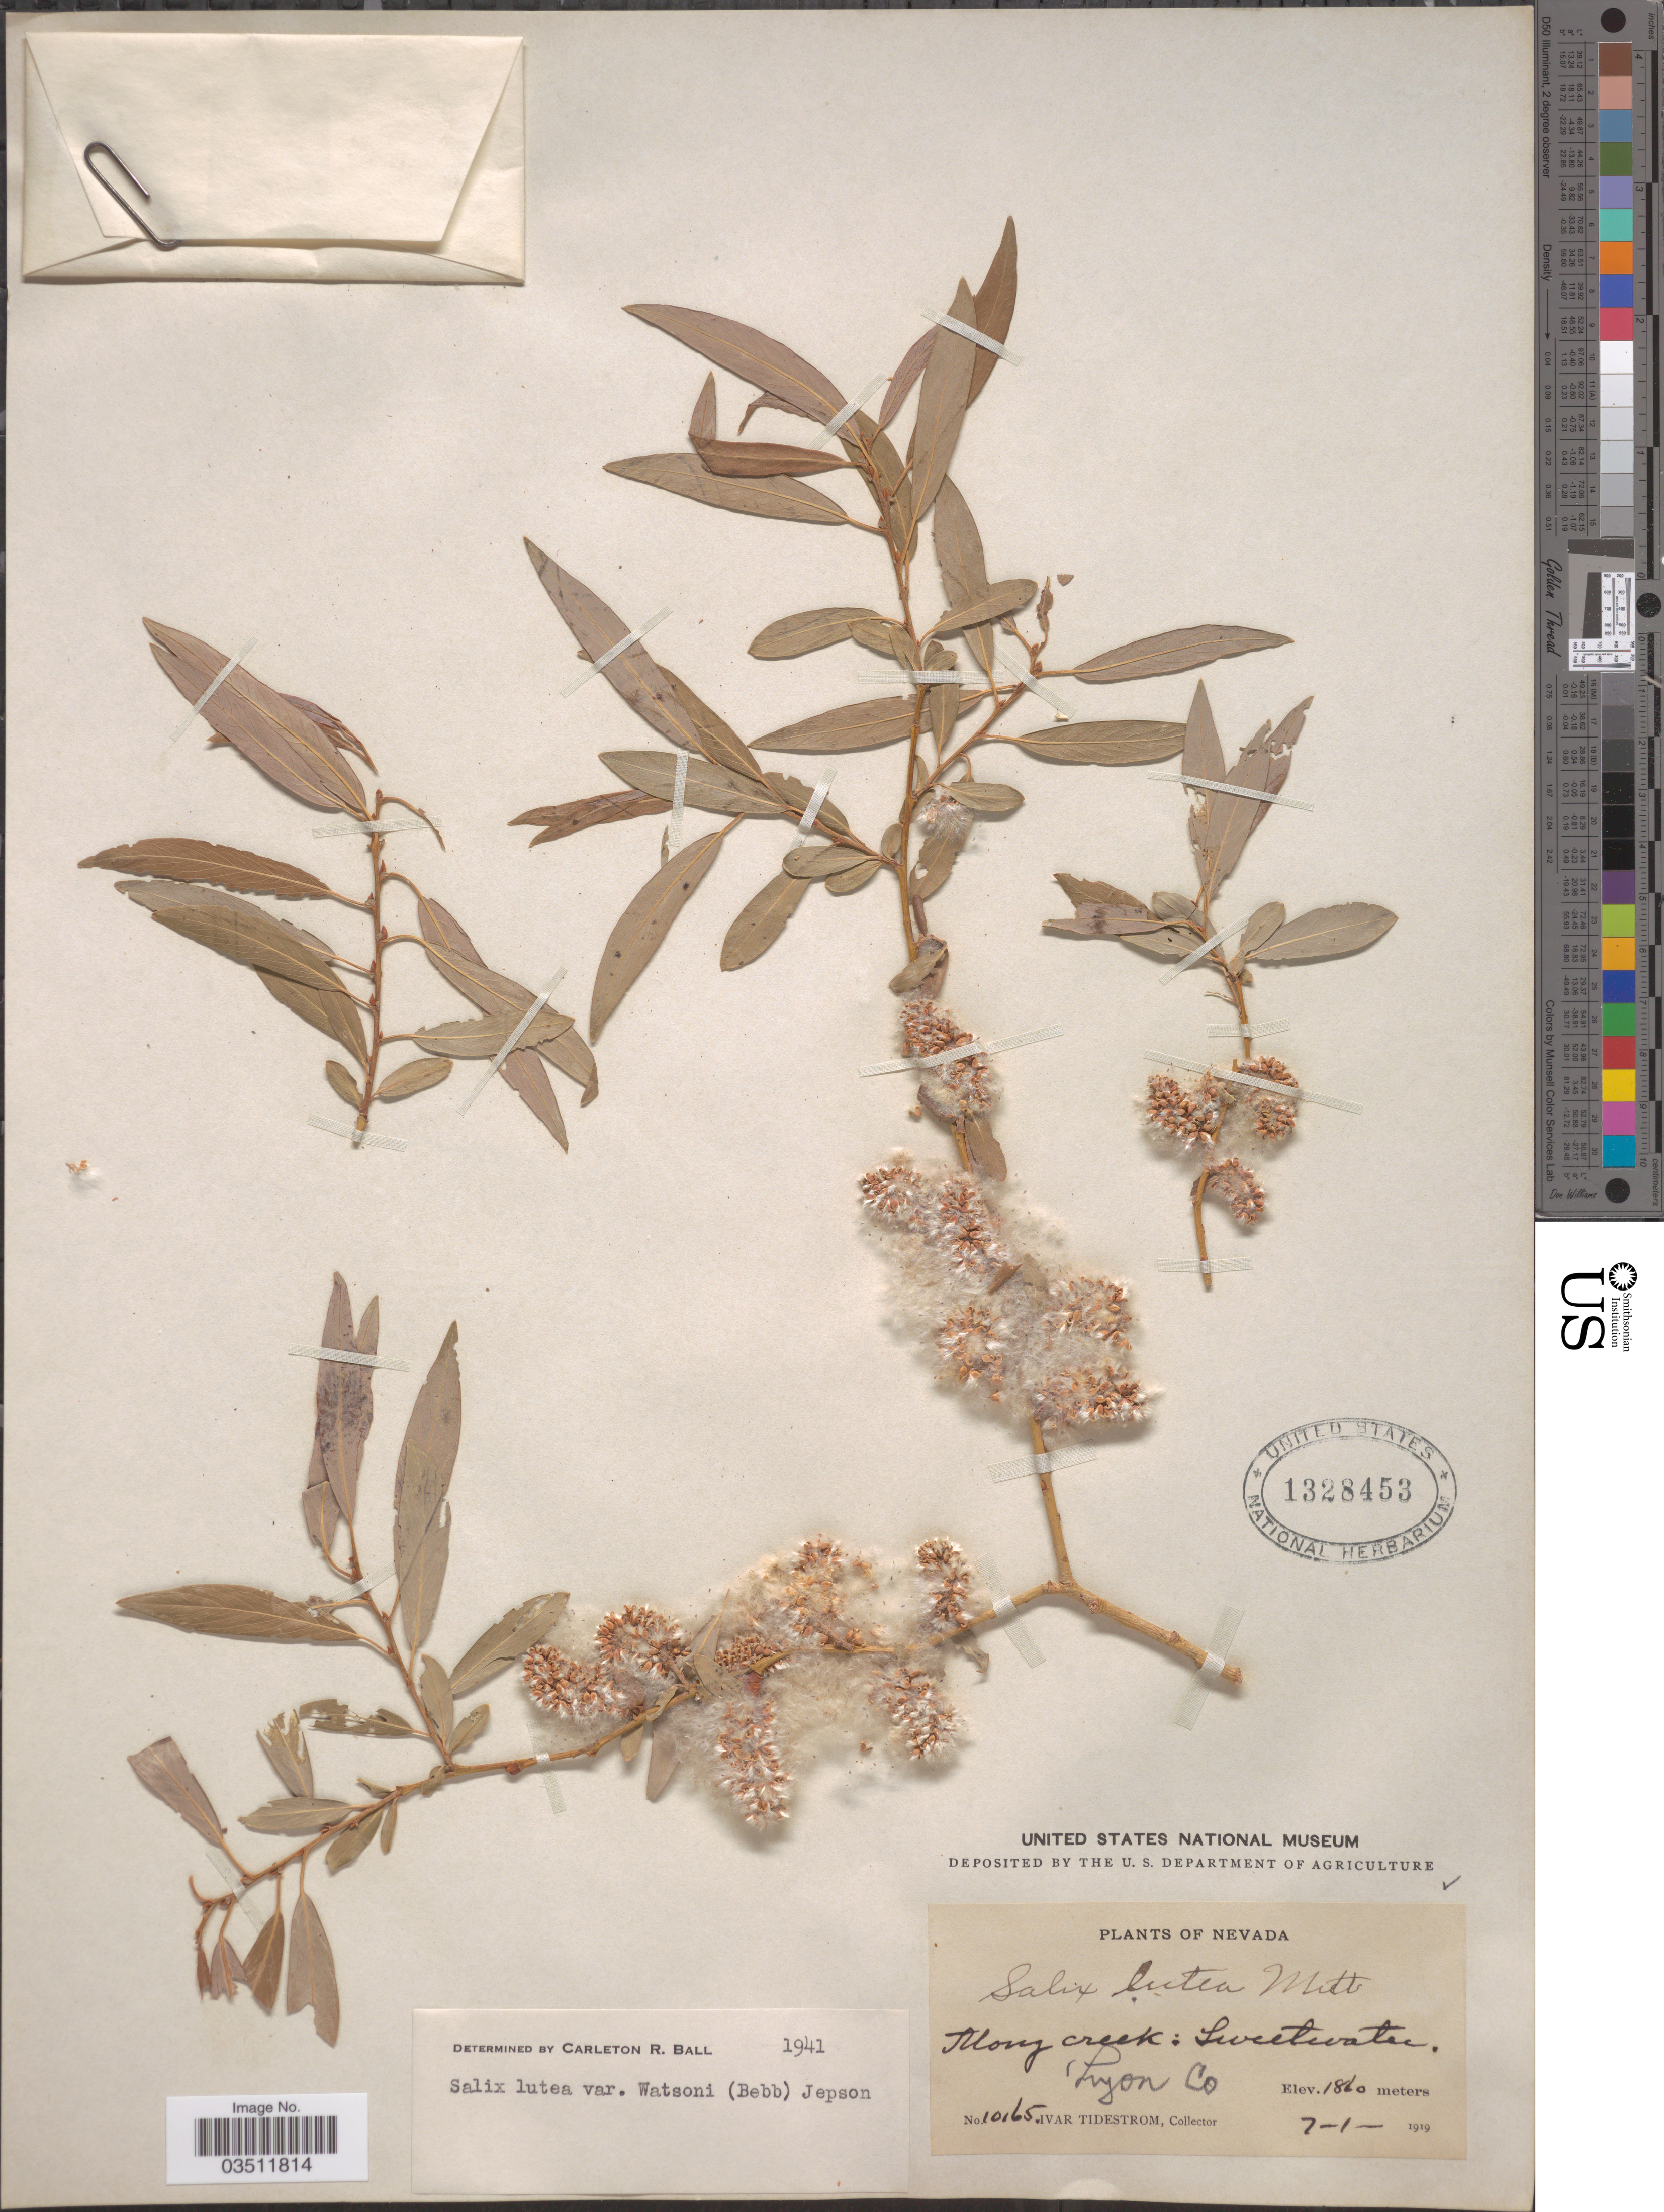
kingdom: Plantae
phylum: Tracheophyta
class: Magnoliopsida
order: Malpighiales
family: Salicaceae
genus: Salix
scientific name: Salix lutea var. watsonii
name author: (Bebb) Jeps.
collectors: I. F. Tidestrom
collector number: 10165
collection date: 1919-07-01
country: United States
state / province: Nevada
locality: Along creek: Sweetwater, Lyon Co.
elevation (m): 1860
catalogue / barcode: US 1328453